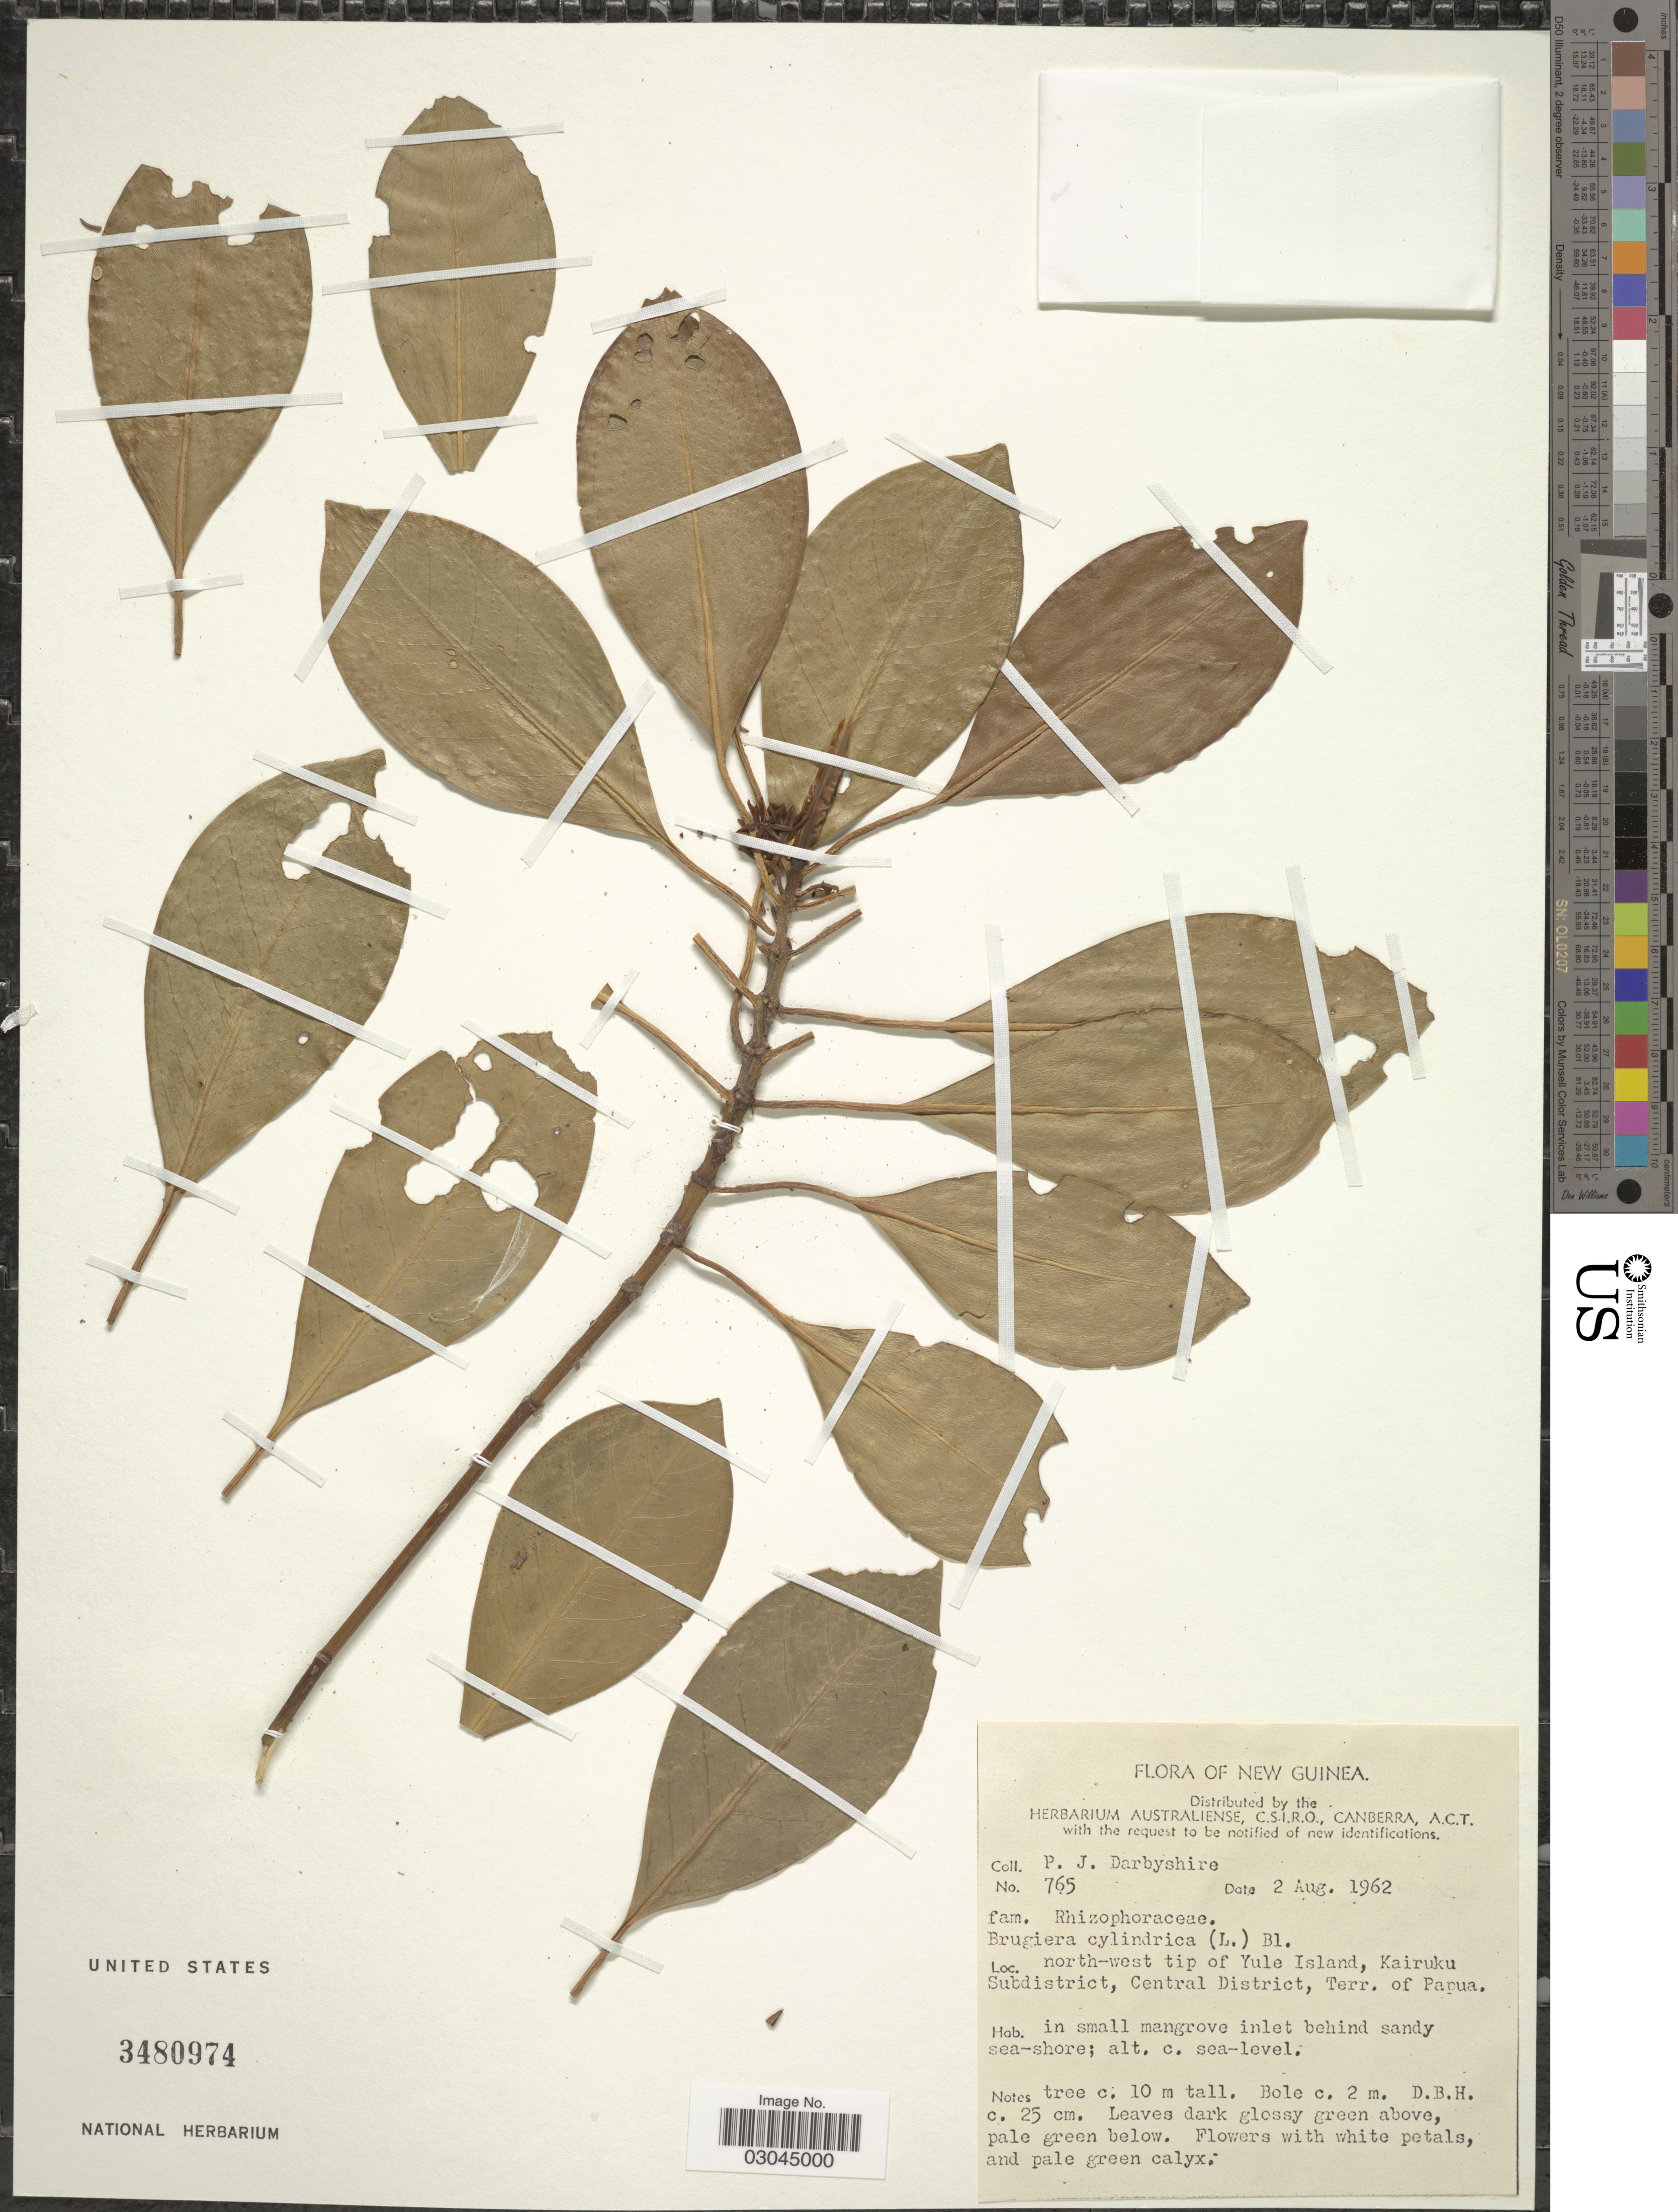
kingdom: Plantae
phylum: Tracheophyta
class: Magnoliopsida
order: Malpighiales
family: Rhizophoraceae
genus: Bruguiera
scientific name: Bruguiera cylindrica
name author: (L.) Blume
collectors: P. Darbyshire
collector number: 765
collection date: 1962-08-02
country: Papua New Guinea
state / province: Central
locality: New Guinea, north-west top of Yule Island, Kairuku Subdistrict, Central District, Terr. of Papua.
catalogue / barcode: US 3480974